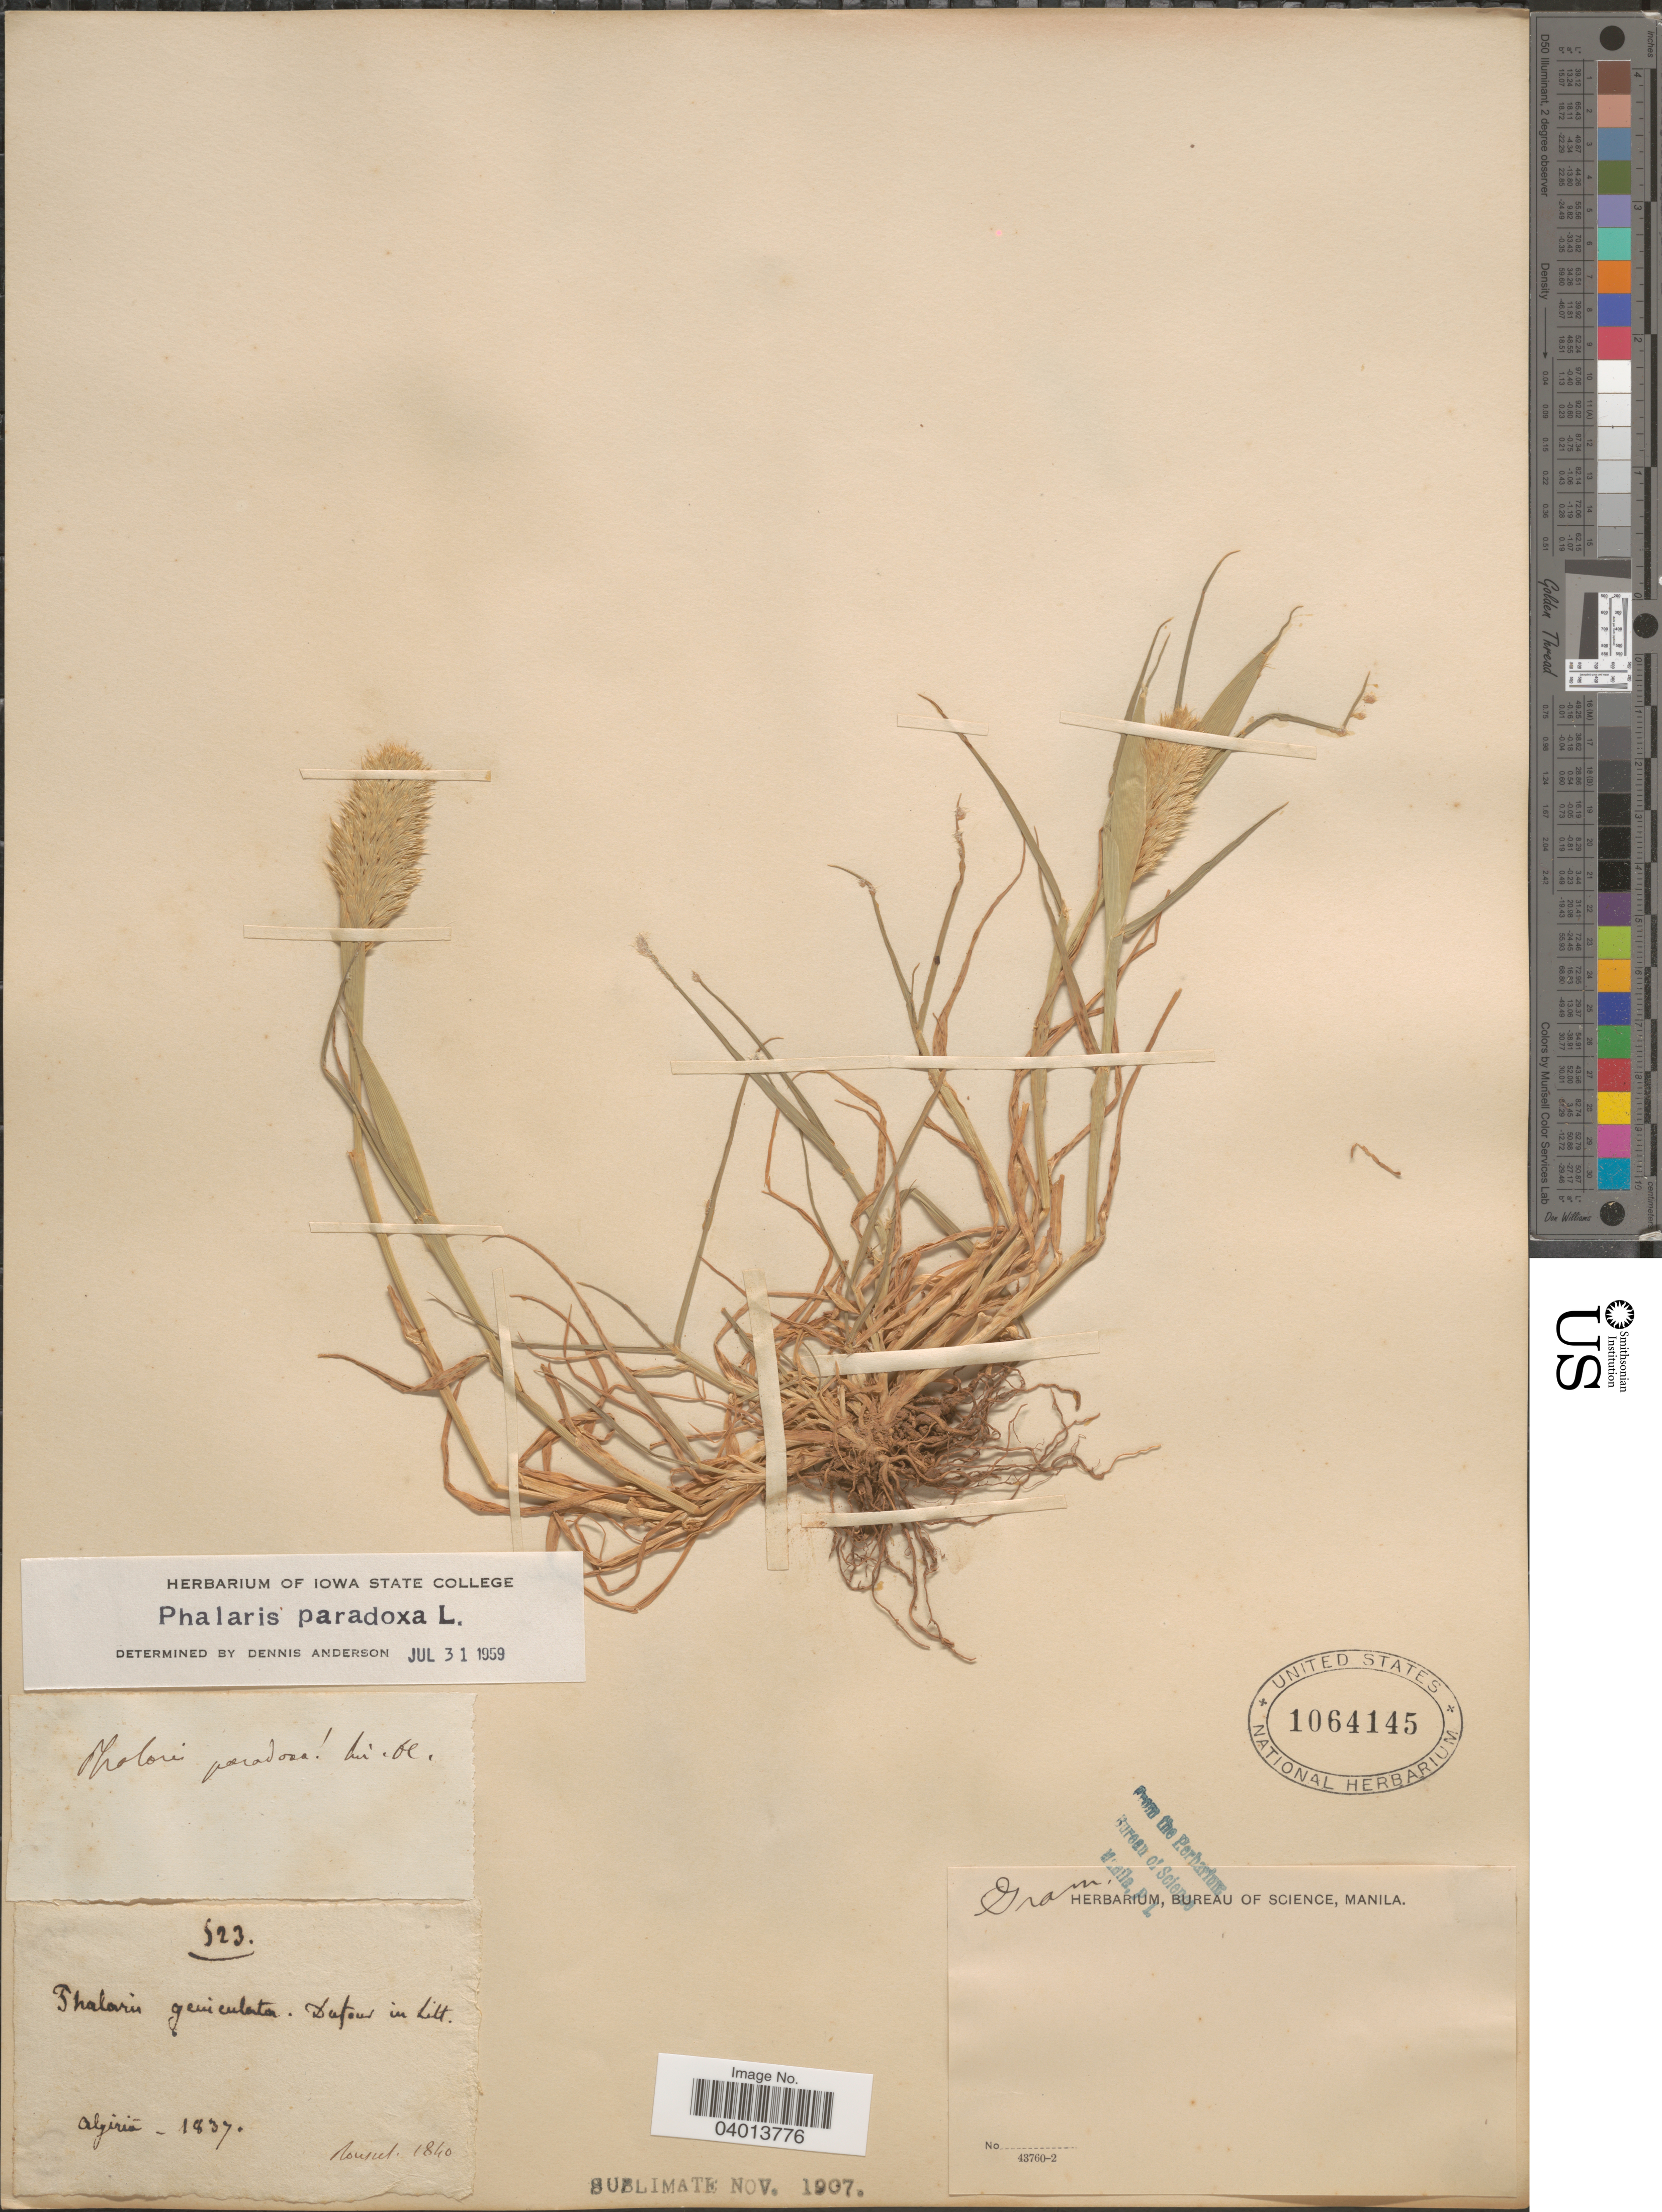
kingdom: Plantae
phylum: Tracheophyta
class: Liliopsida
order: Poales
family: Poaceae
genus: Phalaris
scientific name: Phalaris paradoxa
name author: L.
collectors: -. Roussel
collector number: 523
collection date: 1837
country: Algeria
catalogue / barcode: US 1064145